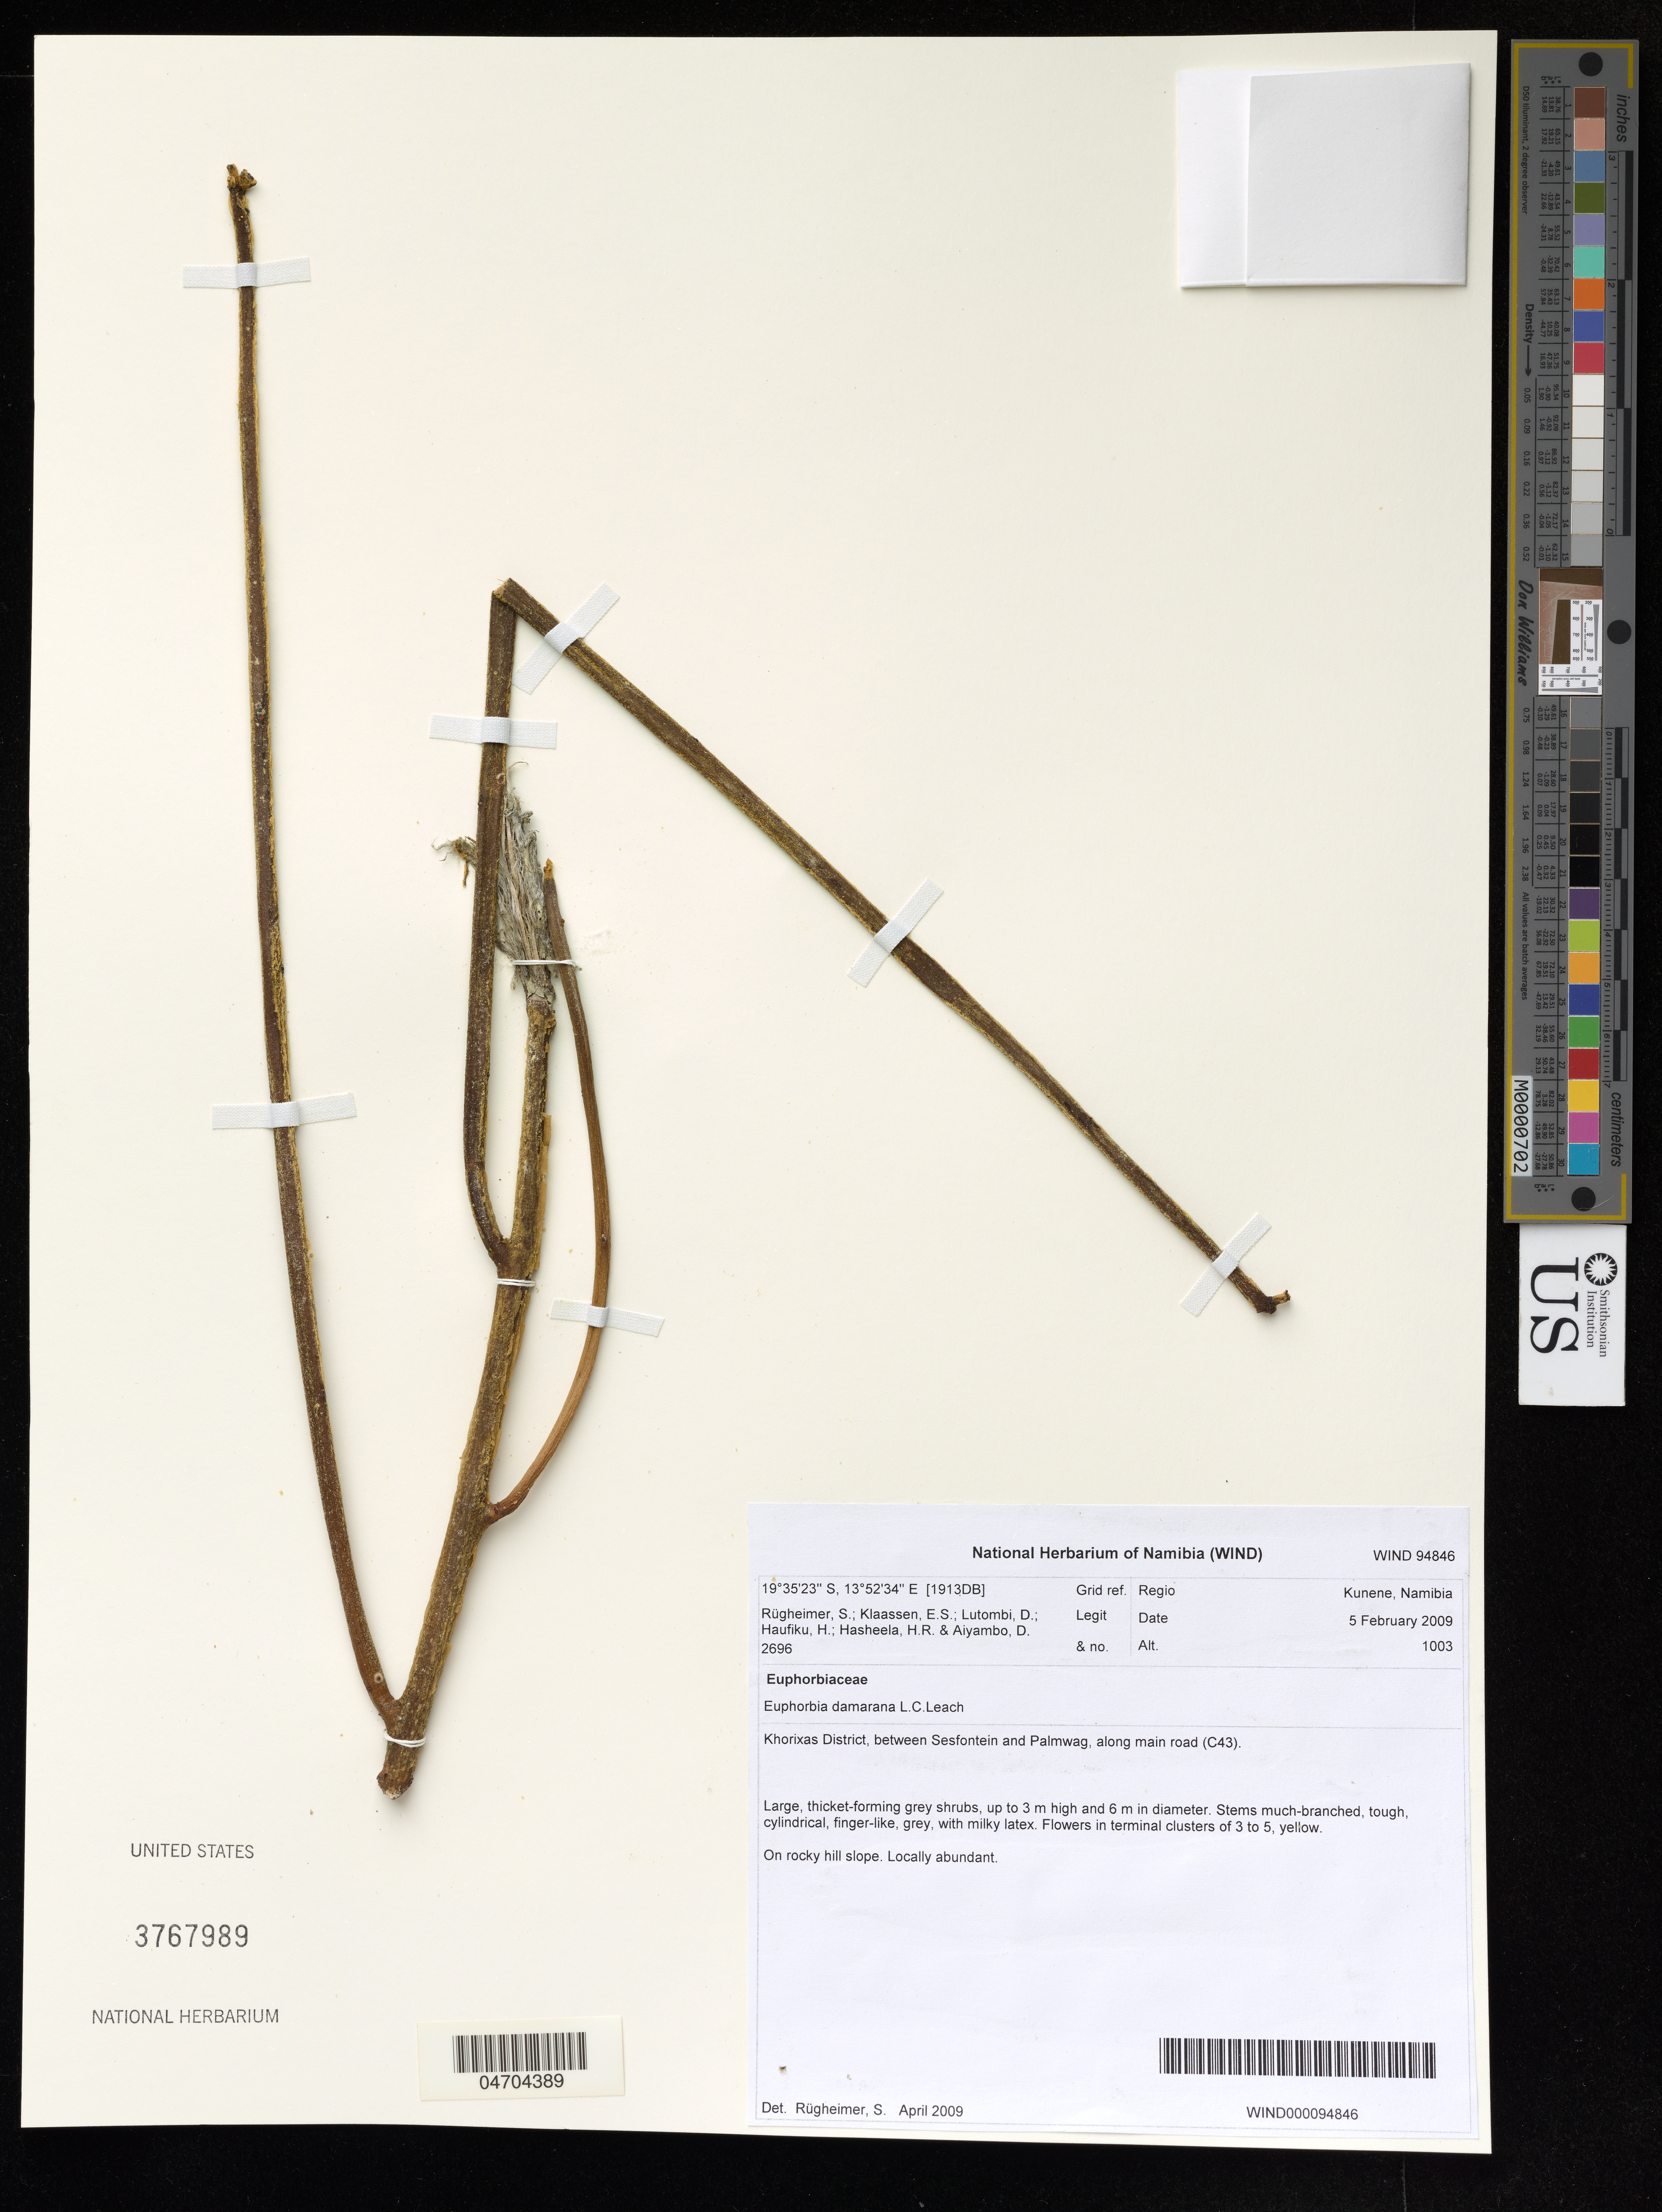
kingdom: Plantae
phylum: Tracheophyta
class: Magnoliopsida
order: Malpighiales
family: Euphorbiaceae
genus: Euphorbia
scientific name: Euphorbia damarana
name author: L.C. Leach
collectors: S. Rugheimer, E. S. Klaassen, D. Lutombi & H. Haufiku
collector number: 2696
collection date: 2009-02-05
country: Namibia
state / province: Kunene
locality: [1913DB] Grid ref. Khorixas District, between Sesfontein and Palmwag, along main road (C43).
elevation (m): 1003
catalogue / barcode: US 3767989